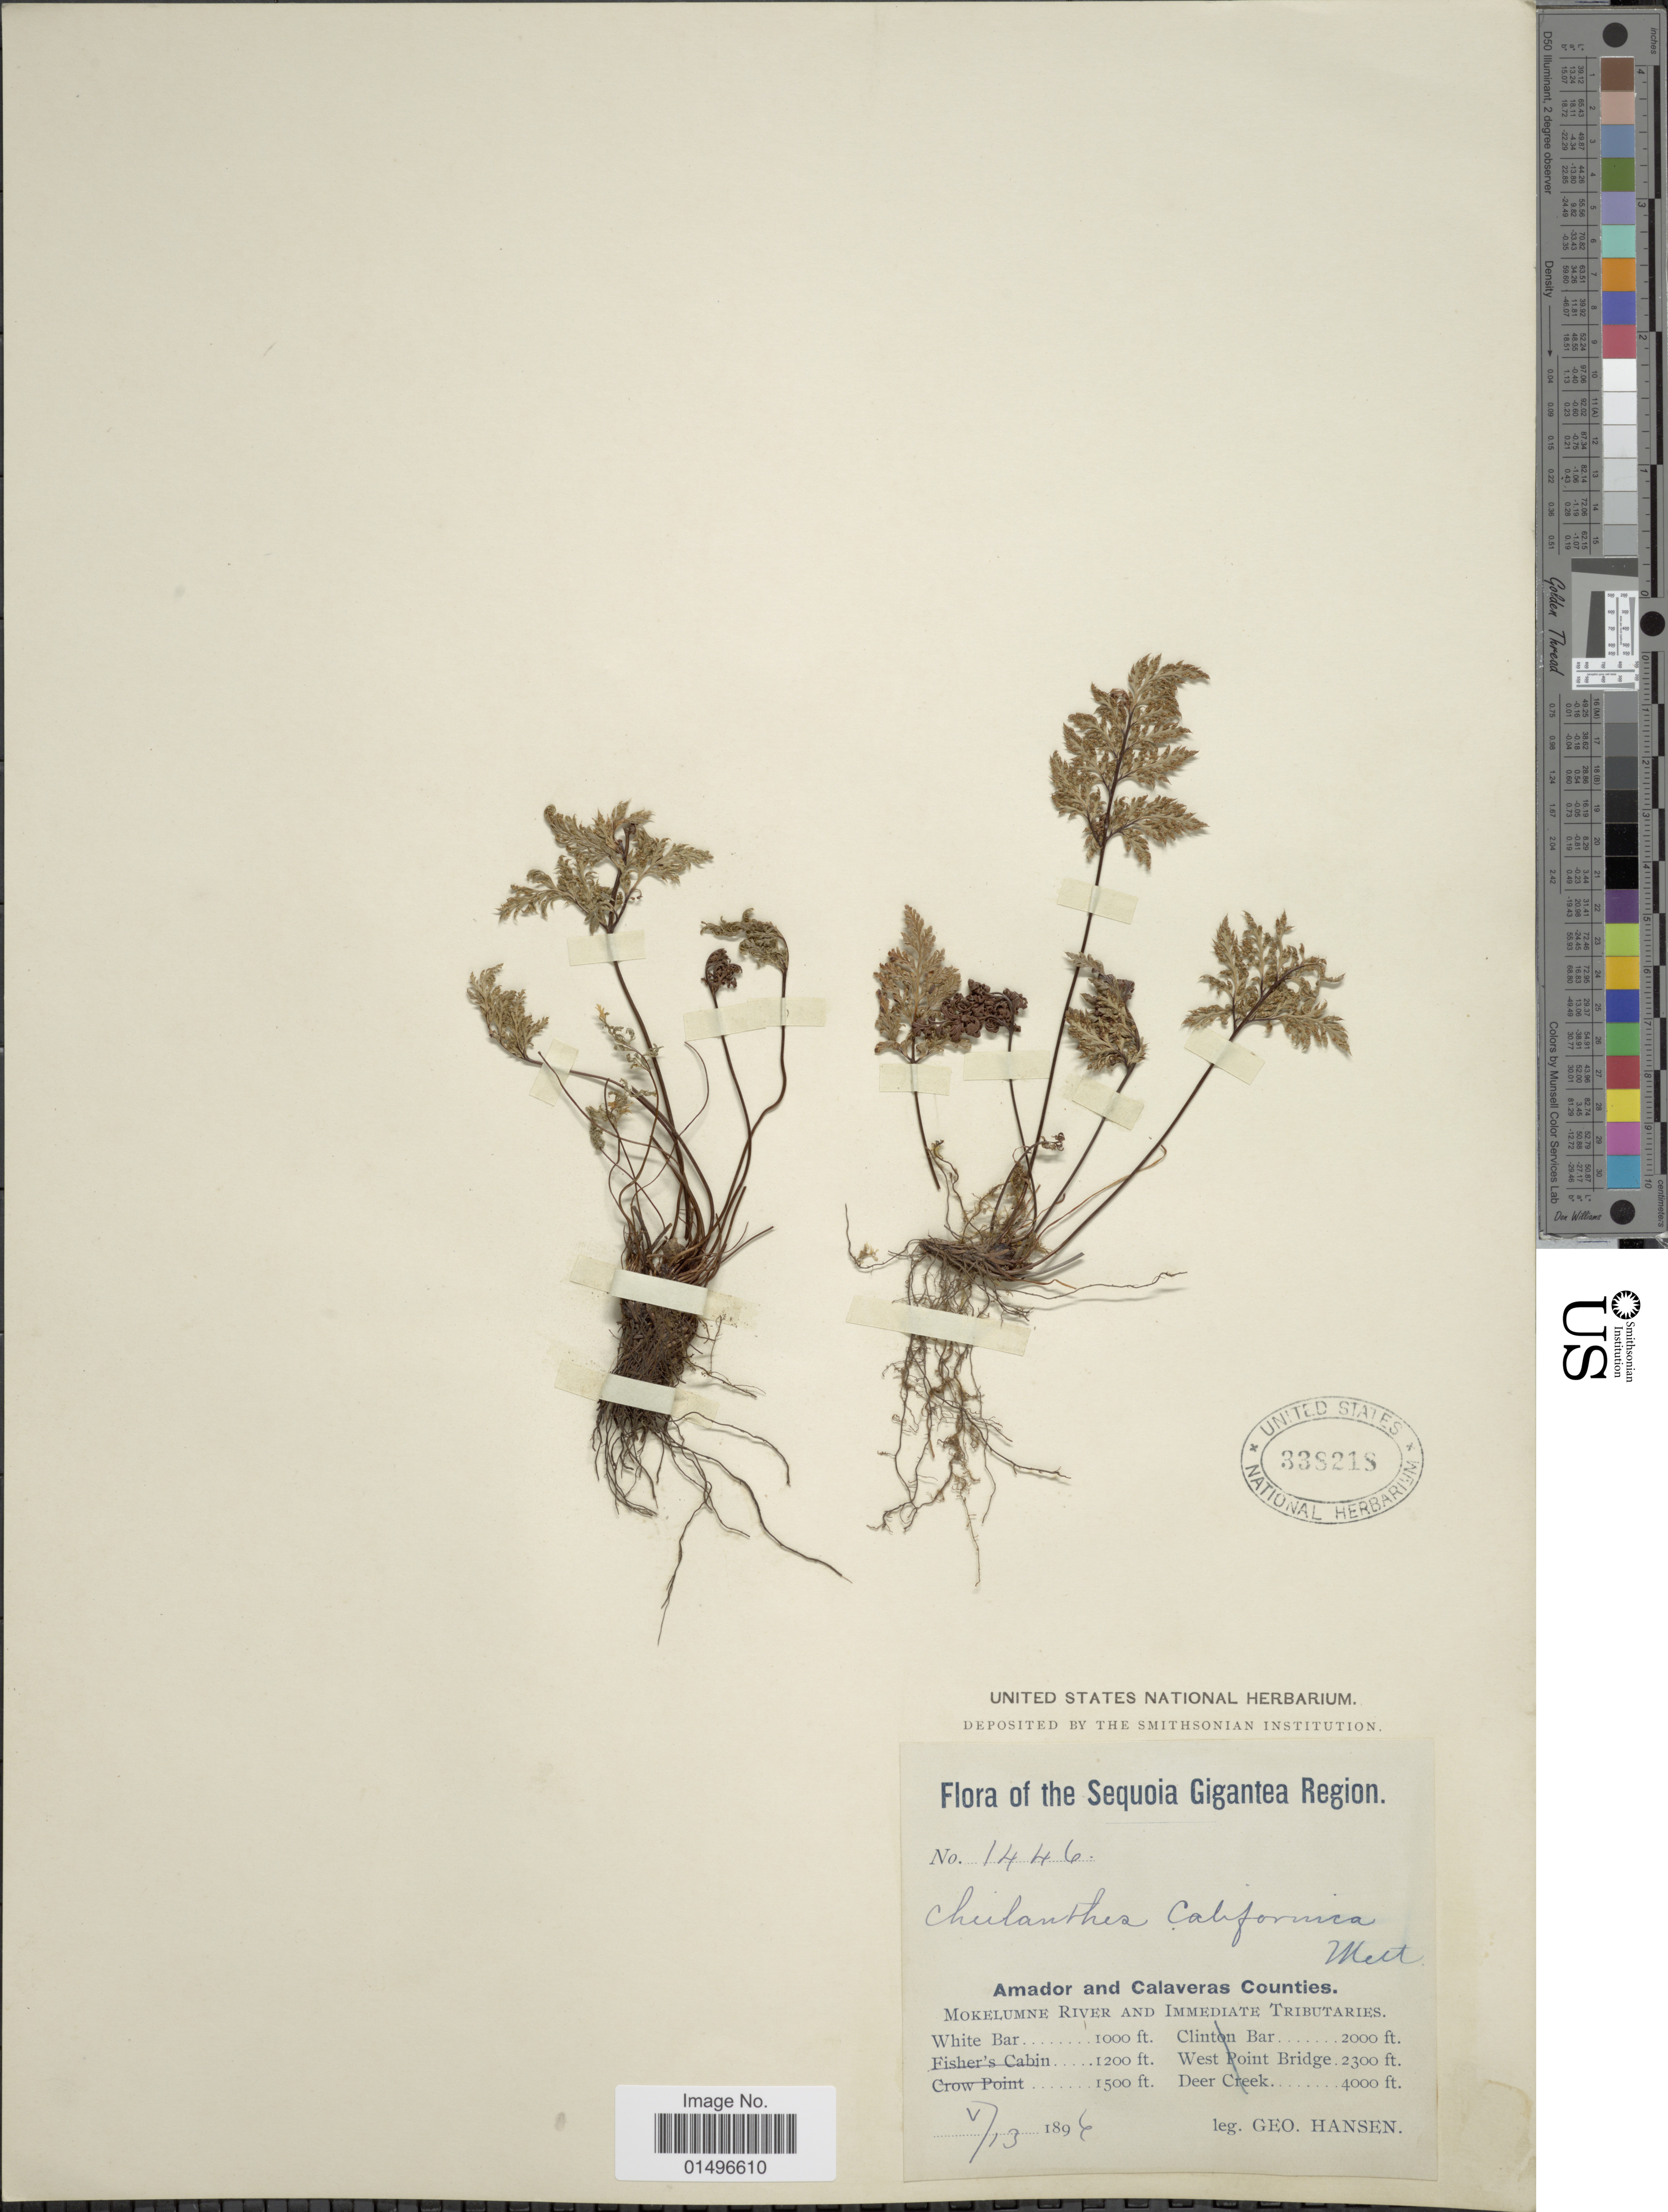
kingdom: Plantae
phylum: Tracheophyta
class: Polypodiopsida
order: Polypodiales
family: Pteridaceae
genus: Aspidotis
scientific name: Aspidotis californica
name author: (Hook.) Nutt. ex Copel.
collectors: G. Hansen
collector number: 1446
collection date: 1896-05-13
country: United States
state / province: California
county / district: Calaveras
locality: Sequoia Gigantea Region, Amador and Calaveras Counties, Mokelumne river and Immediate Tributaries. White Bar.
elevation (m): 305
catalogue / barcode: US 338218